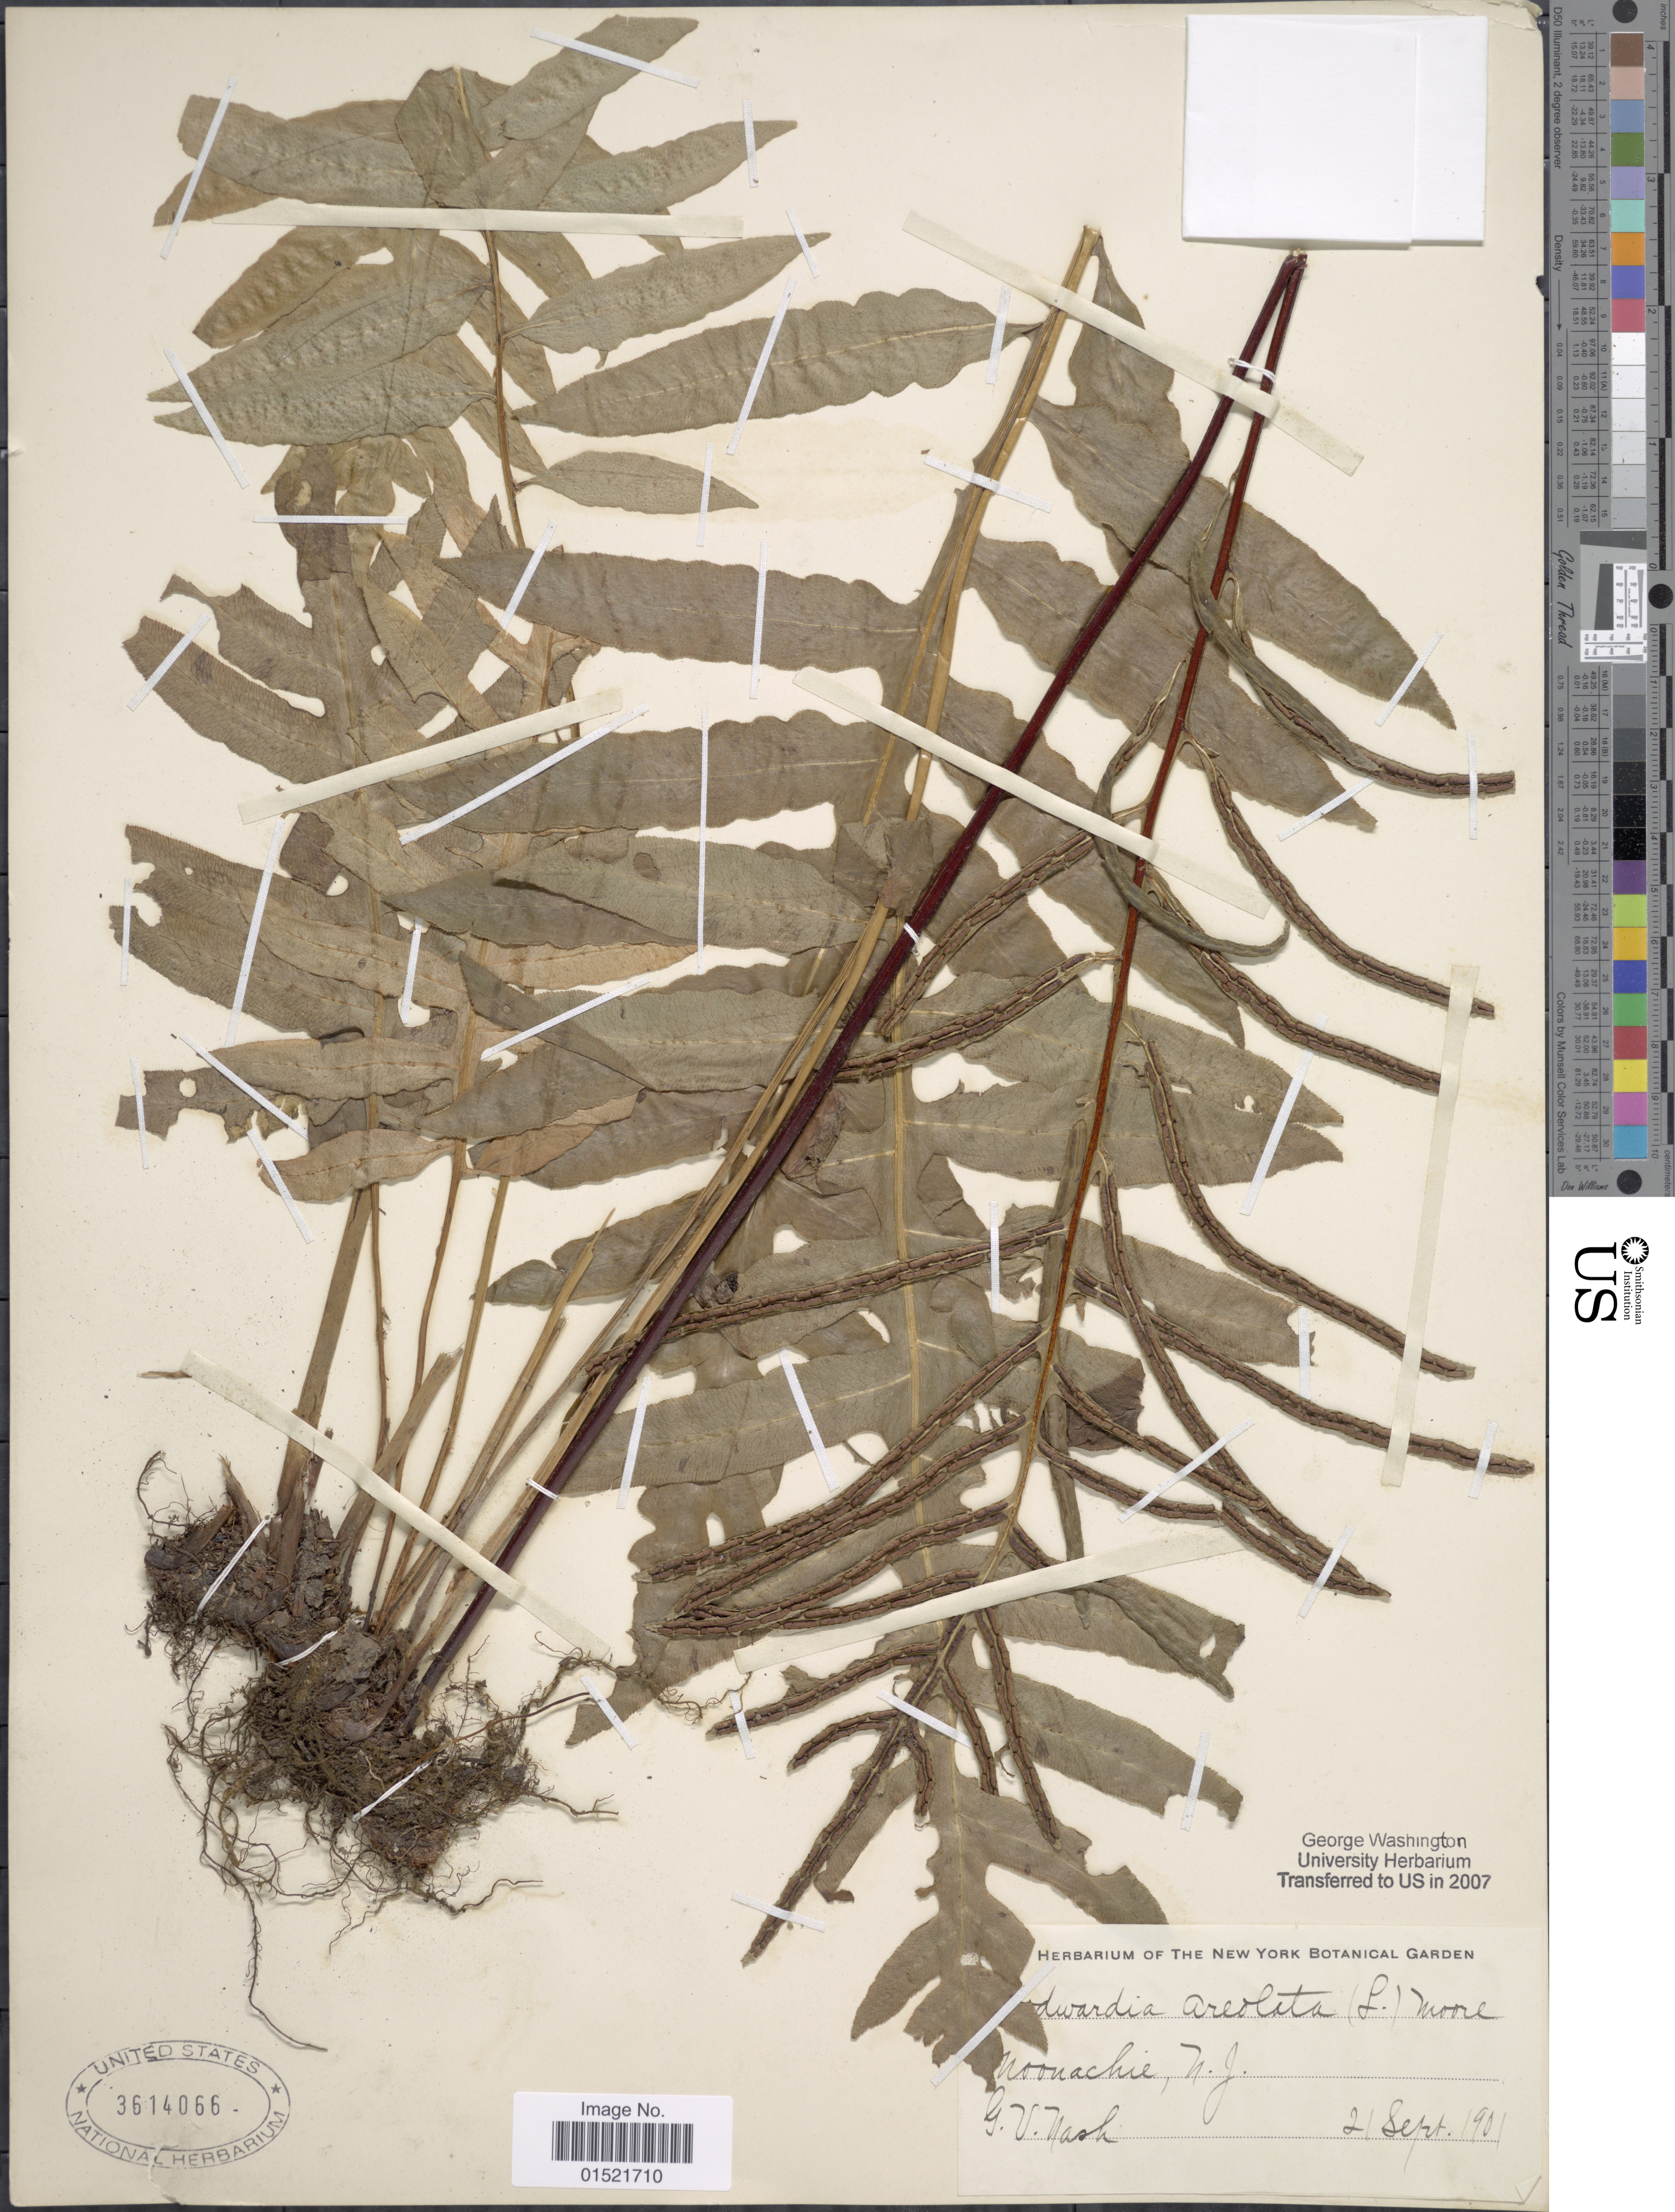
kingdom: Plantae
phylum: Tracheophyta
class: Polypodiopsida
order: Polypodiales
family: Blechnaceae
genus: Woodwardia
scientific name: Woodwardia areolata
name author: (L.) T. Moore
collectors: G. V. Nash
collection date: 1901-09-21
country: United States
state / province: New Jersey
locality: Noonachie, N. J.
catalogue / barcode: US 3614066